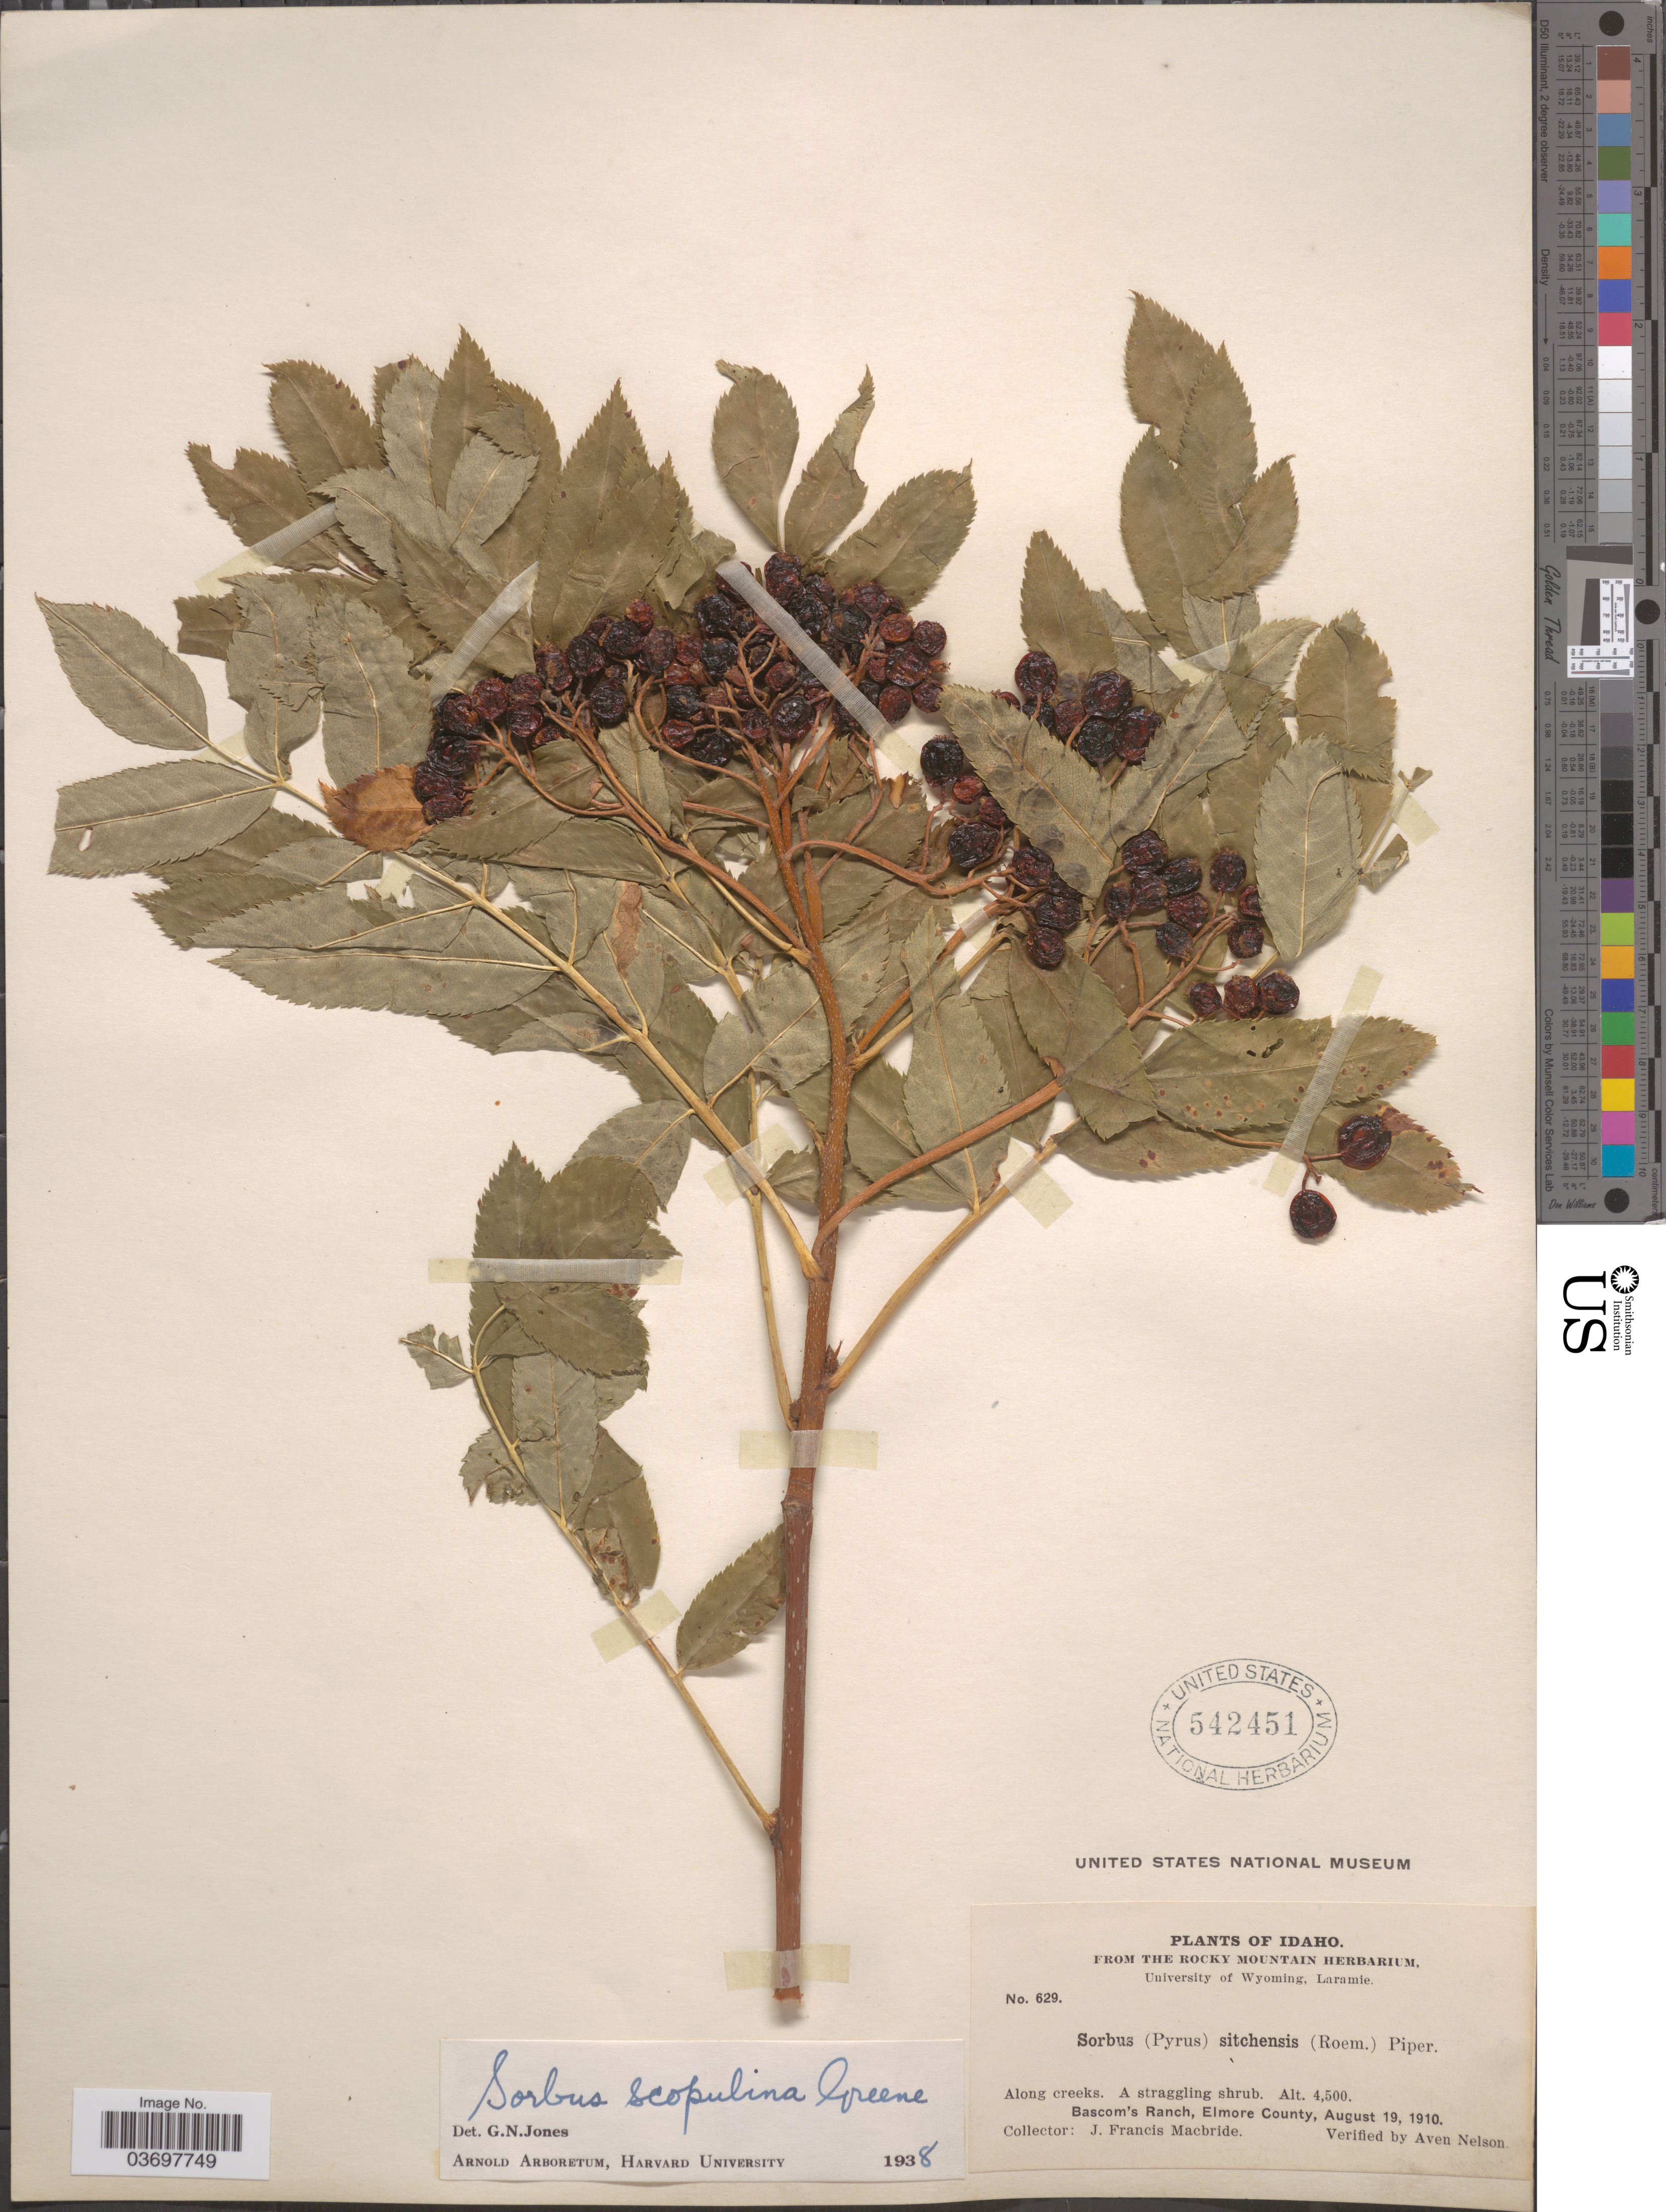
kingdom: Plantae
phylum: Tracheophyta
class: Magnoliopsida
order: Rosales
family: Rosaceae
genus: Sorbus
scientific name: Sorbus scopulina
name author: Greene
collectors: J. F. Macbride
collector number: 629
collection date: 1910-08-19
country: United States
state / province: Idaho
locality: Along creeks. Bascom's Ranch, Elmore County.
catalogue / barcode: US 542451